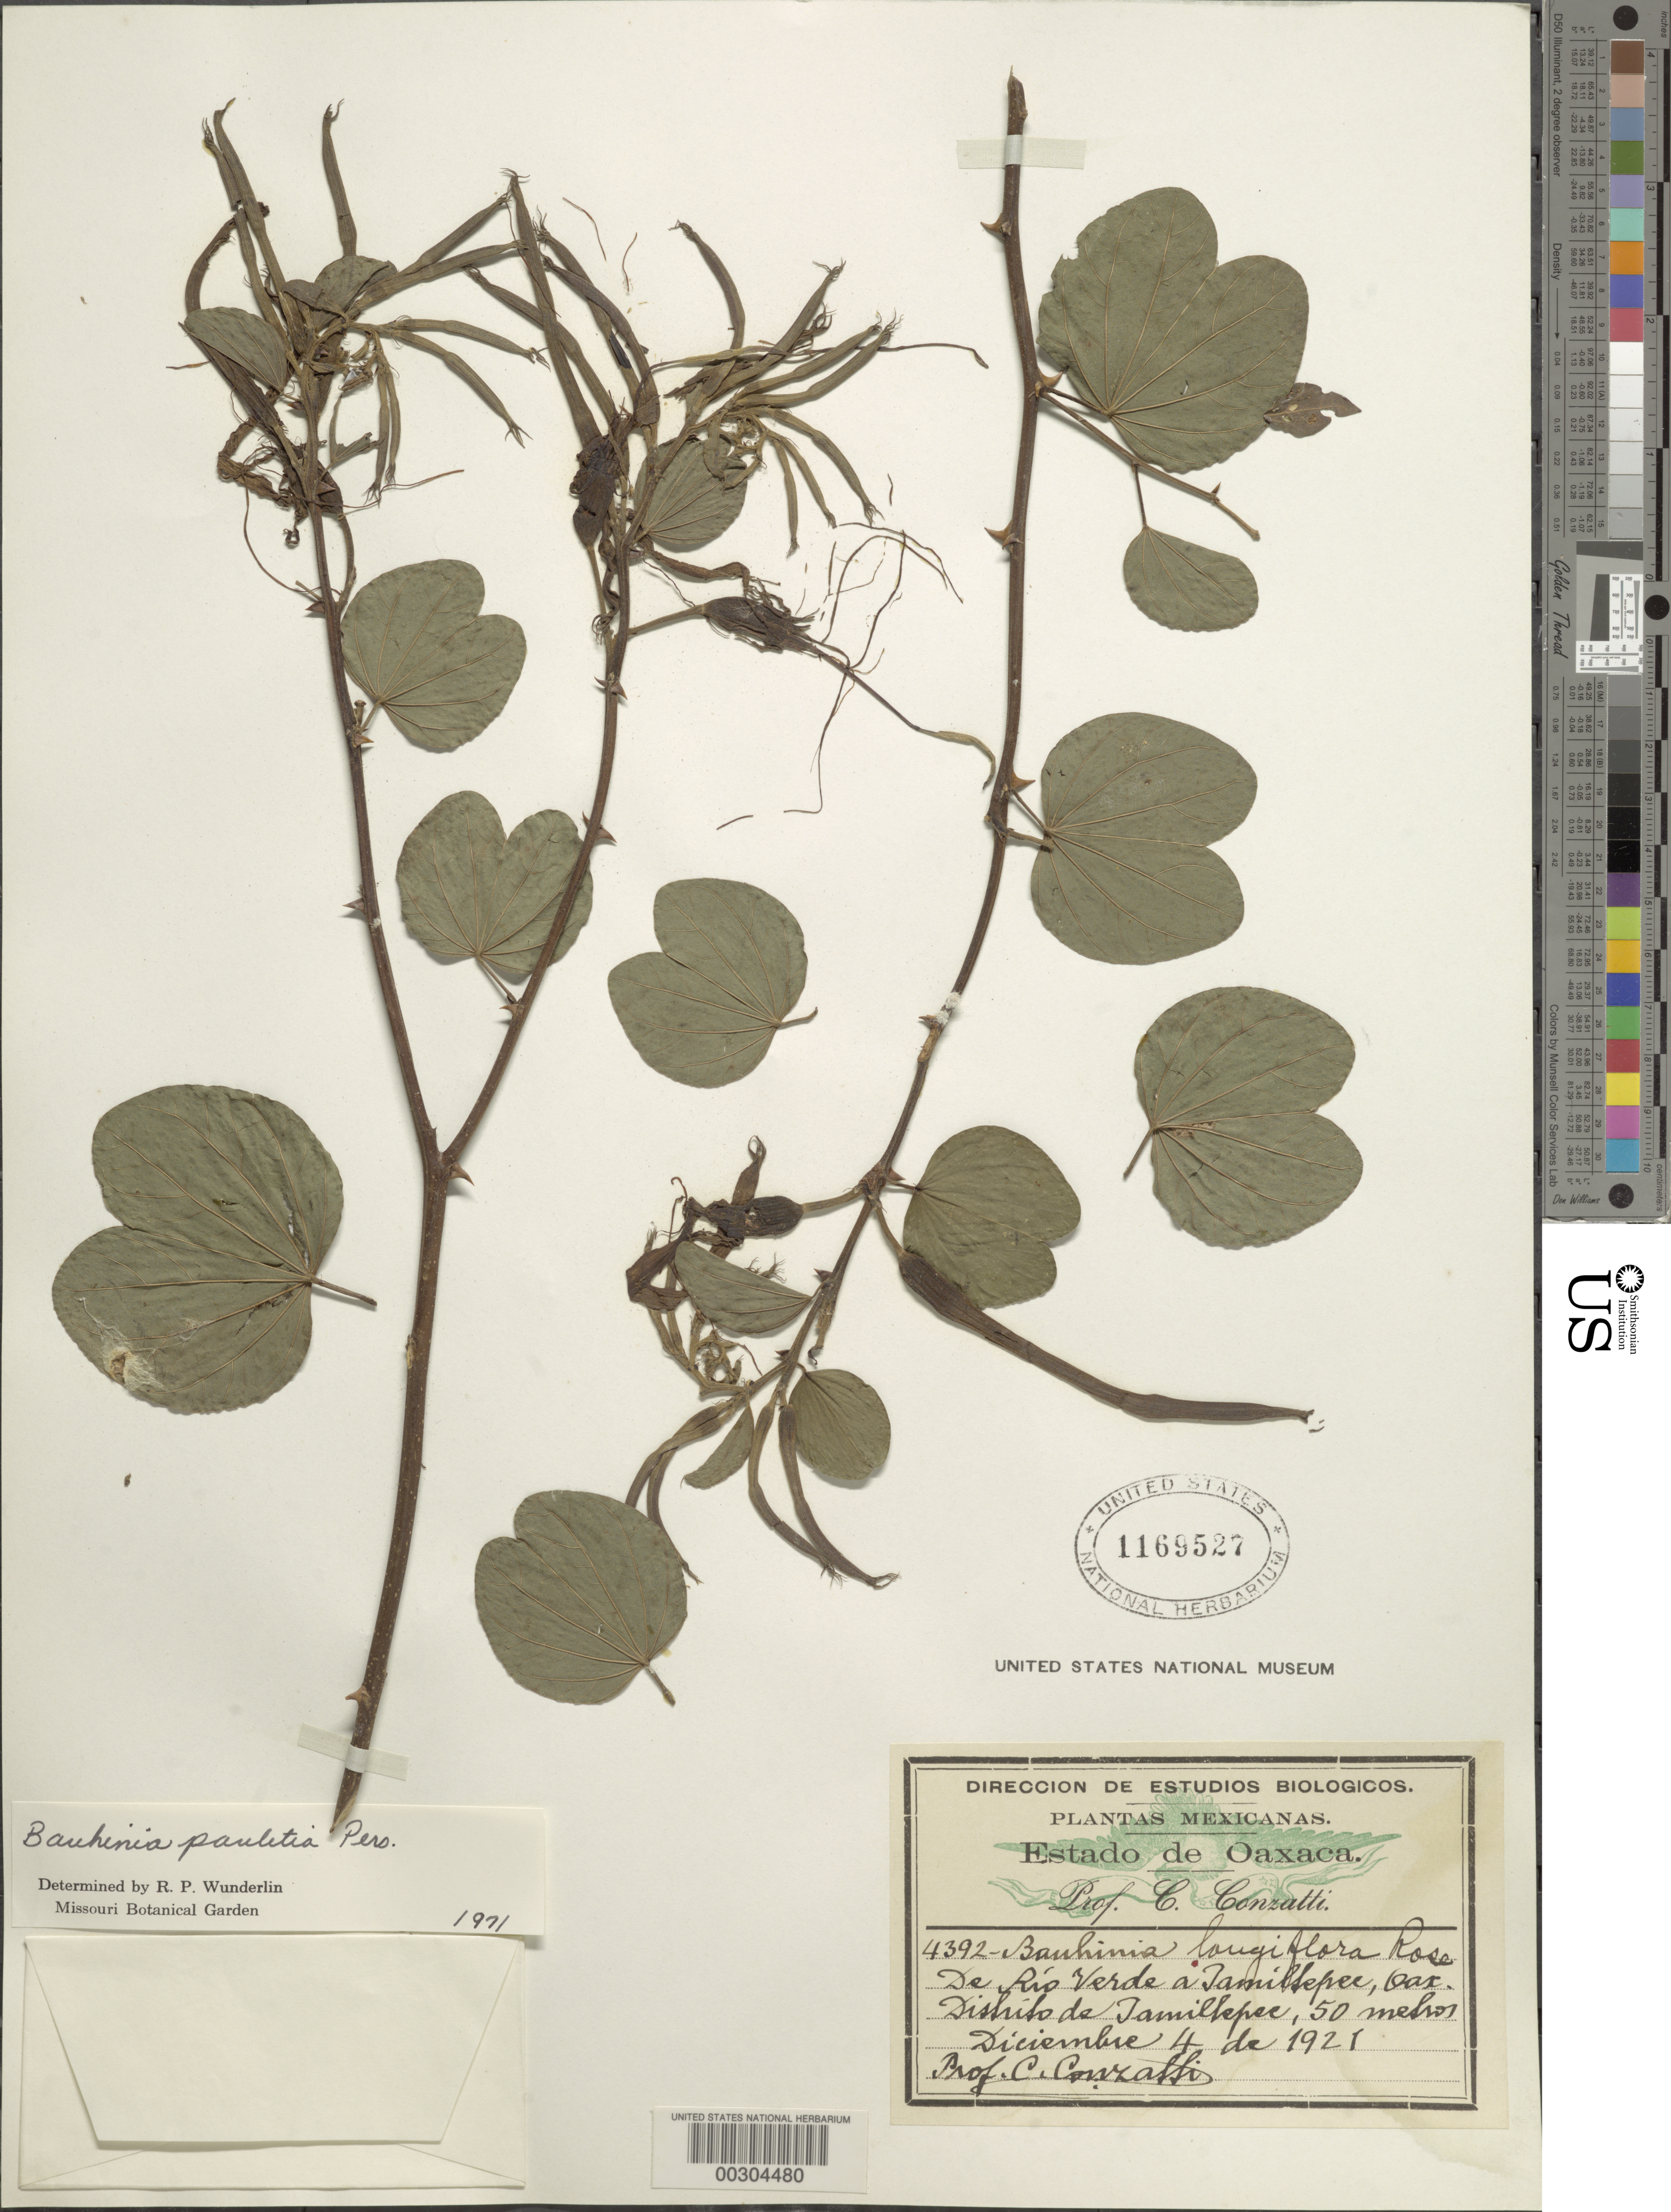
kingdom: Plantae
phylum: Tracheophyta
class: Magnoliopsida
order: Fabales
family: Fabaceae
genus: Bauhinia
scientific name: Bauhinia pauletia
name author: Pers.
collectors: C. Conzatti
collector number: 4392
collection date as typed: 04 Dec 1921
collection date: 1921-12-04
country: Mexico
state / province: Oaxaca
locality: Tamiltepec mun. (?), Rio Verde a tamiltepec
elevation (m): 50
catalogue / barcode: US 1169527